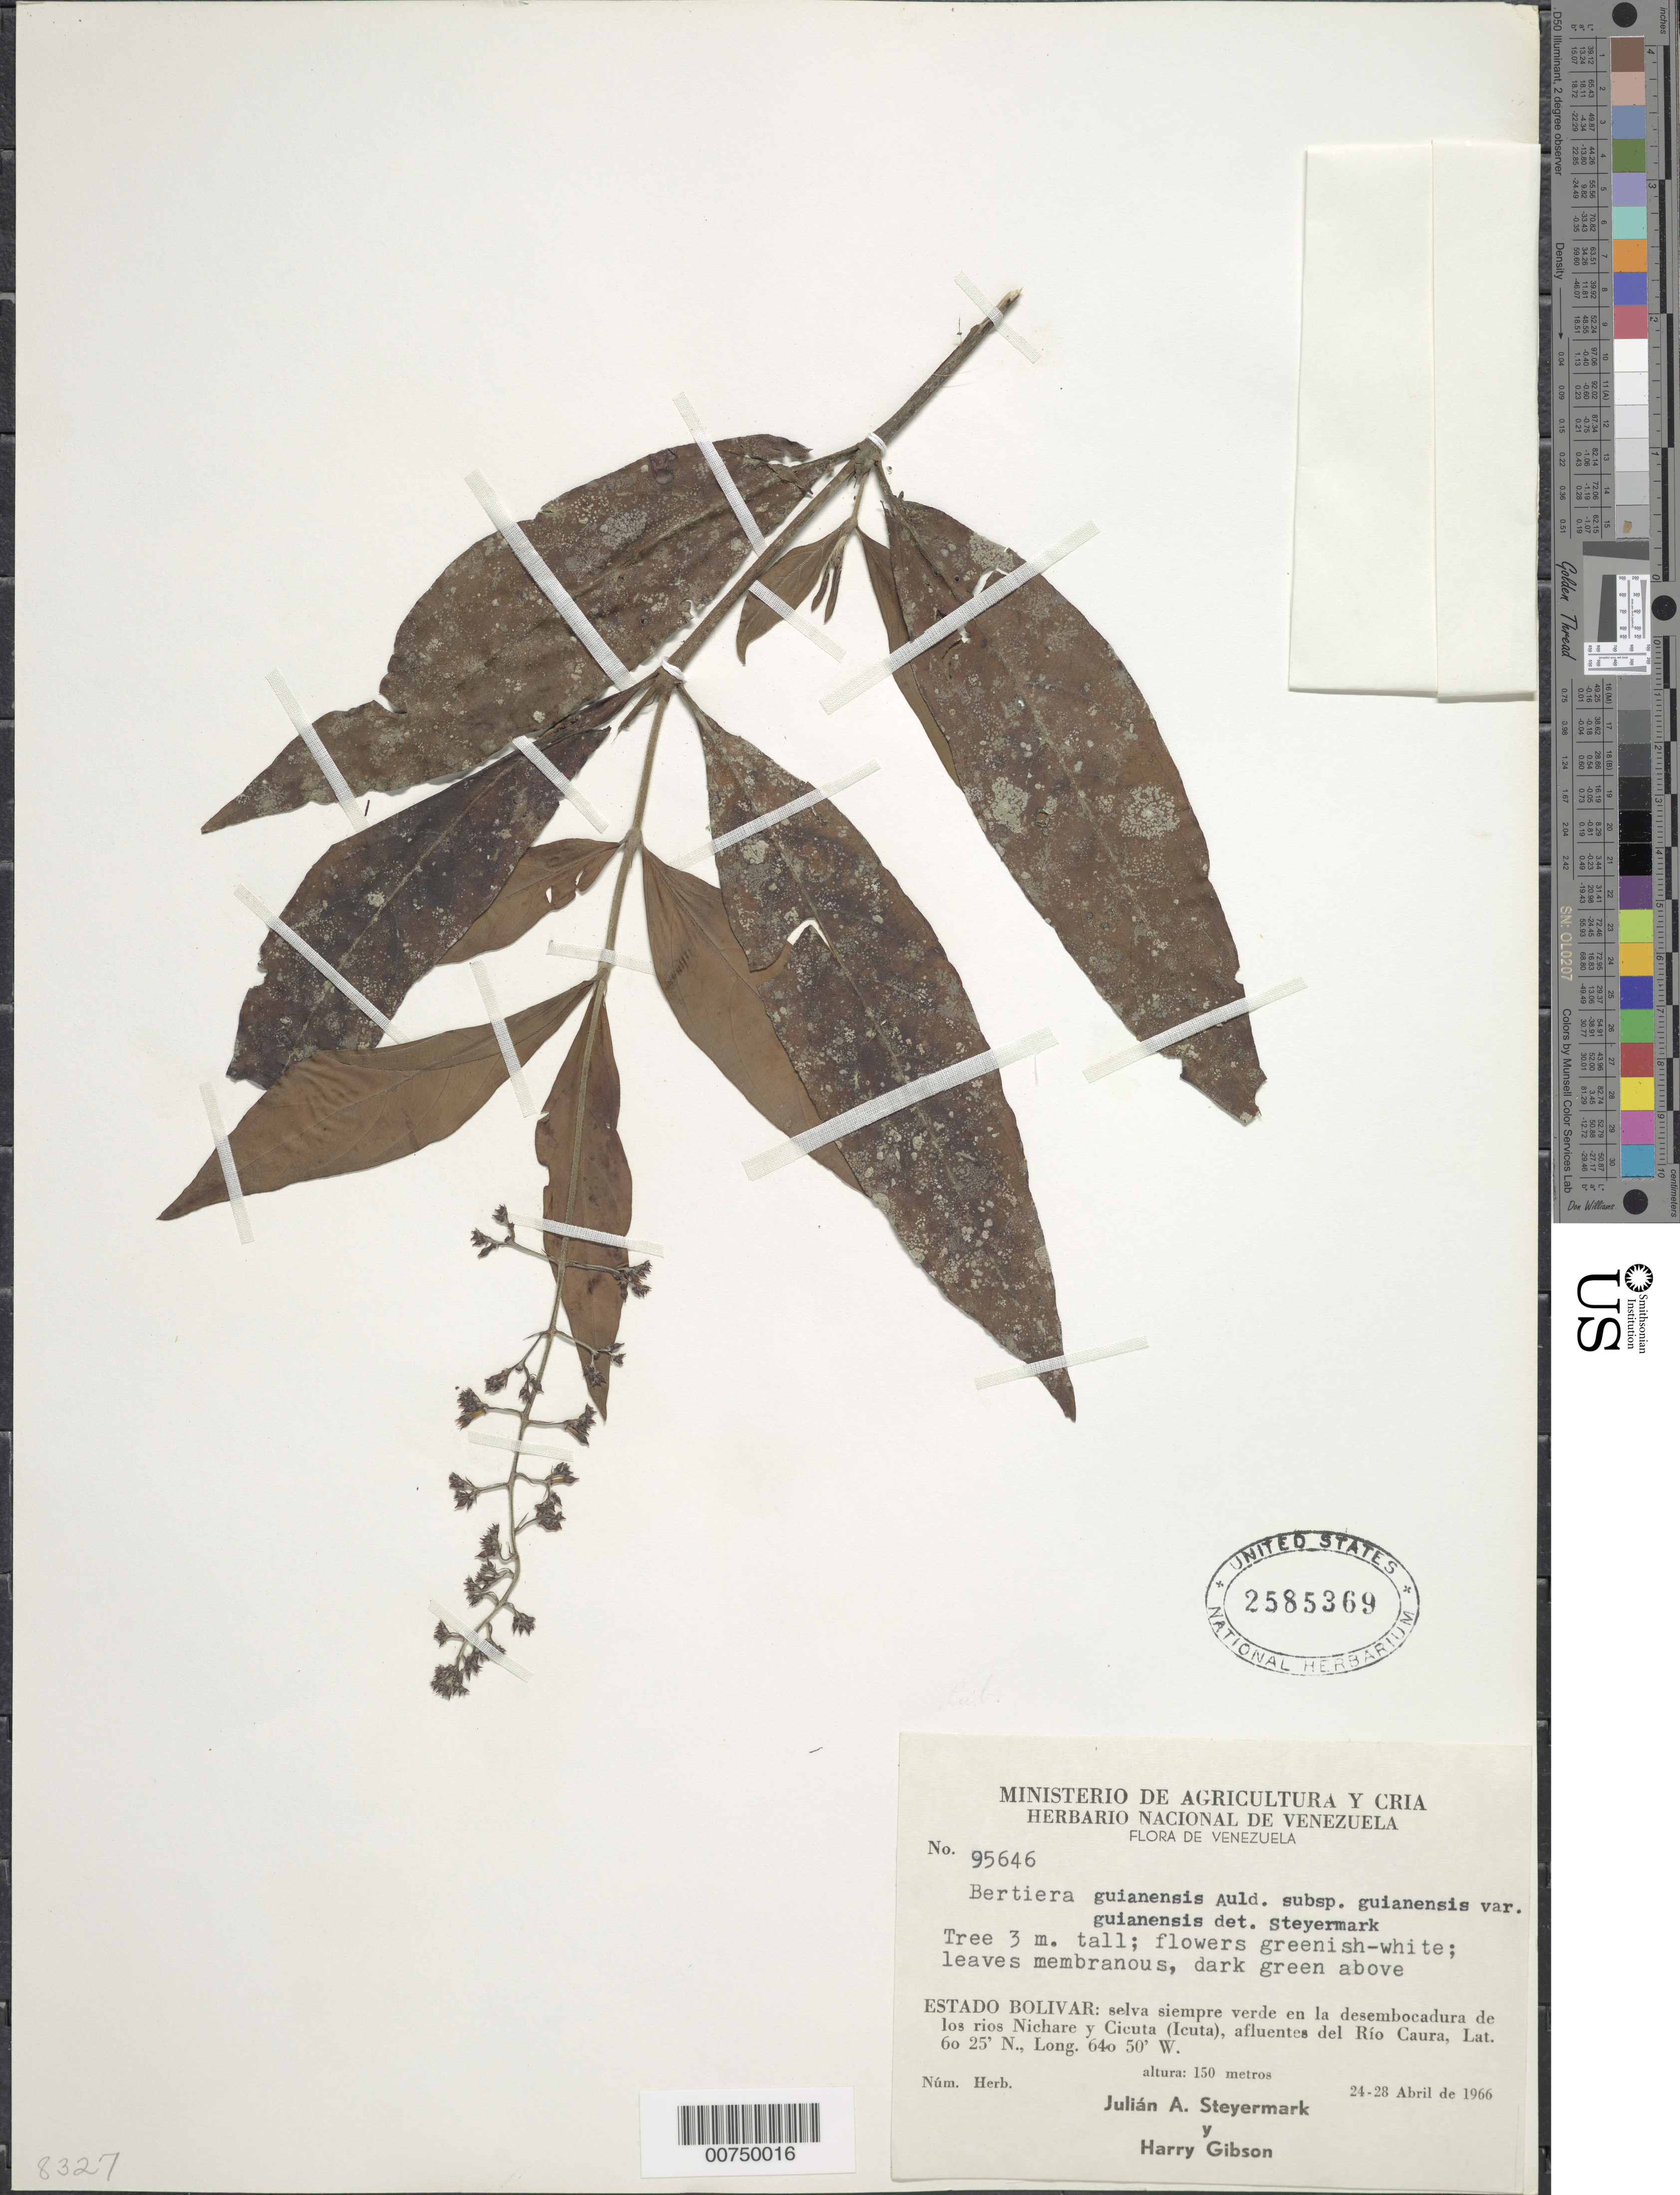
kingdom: Plantae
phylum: Tracheophyta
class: Magnoliopsida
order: Gentianales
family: Rubiaceae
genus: Bertiera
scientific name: Bertiera guianensis var. guianensis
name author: Aubl.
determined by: Steyermark, Julian A., (VEN)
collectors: J. Steyermark & H. Gibson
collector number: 95646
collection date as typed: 24-Apr-66 to 28-Apr-66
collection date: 1966-04-24/1966-04-28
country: Venezuela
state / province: Bolívar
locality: Río Nichare y Río Cicuta (Icuta) (afl del Río Caura), desembocadura de los ríos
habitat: Evergreen forest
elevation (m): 150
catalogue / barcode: US 2585369